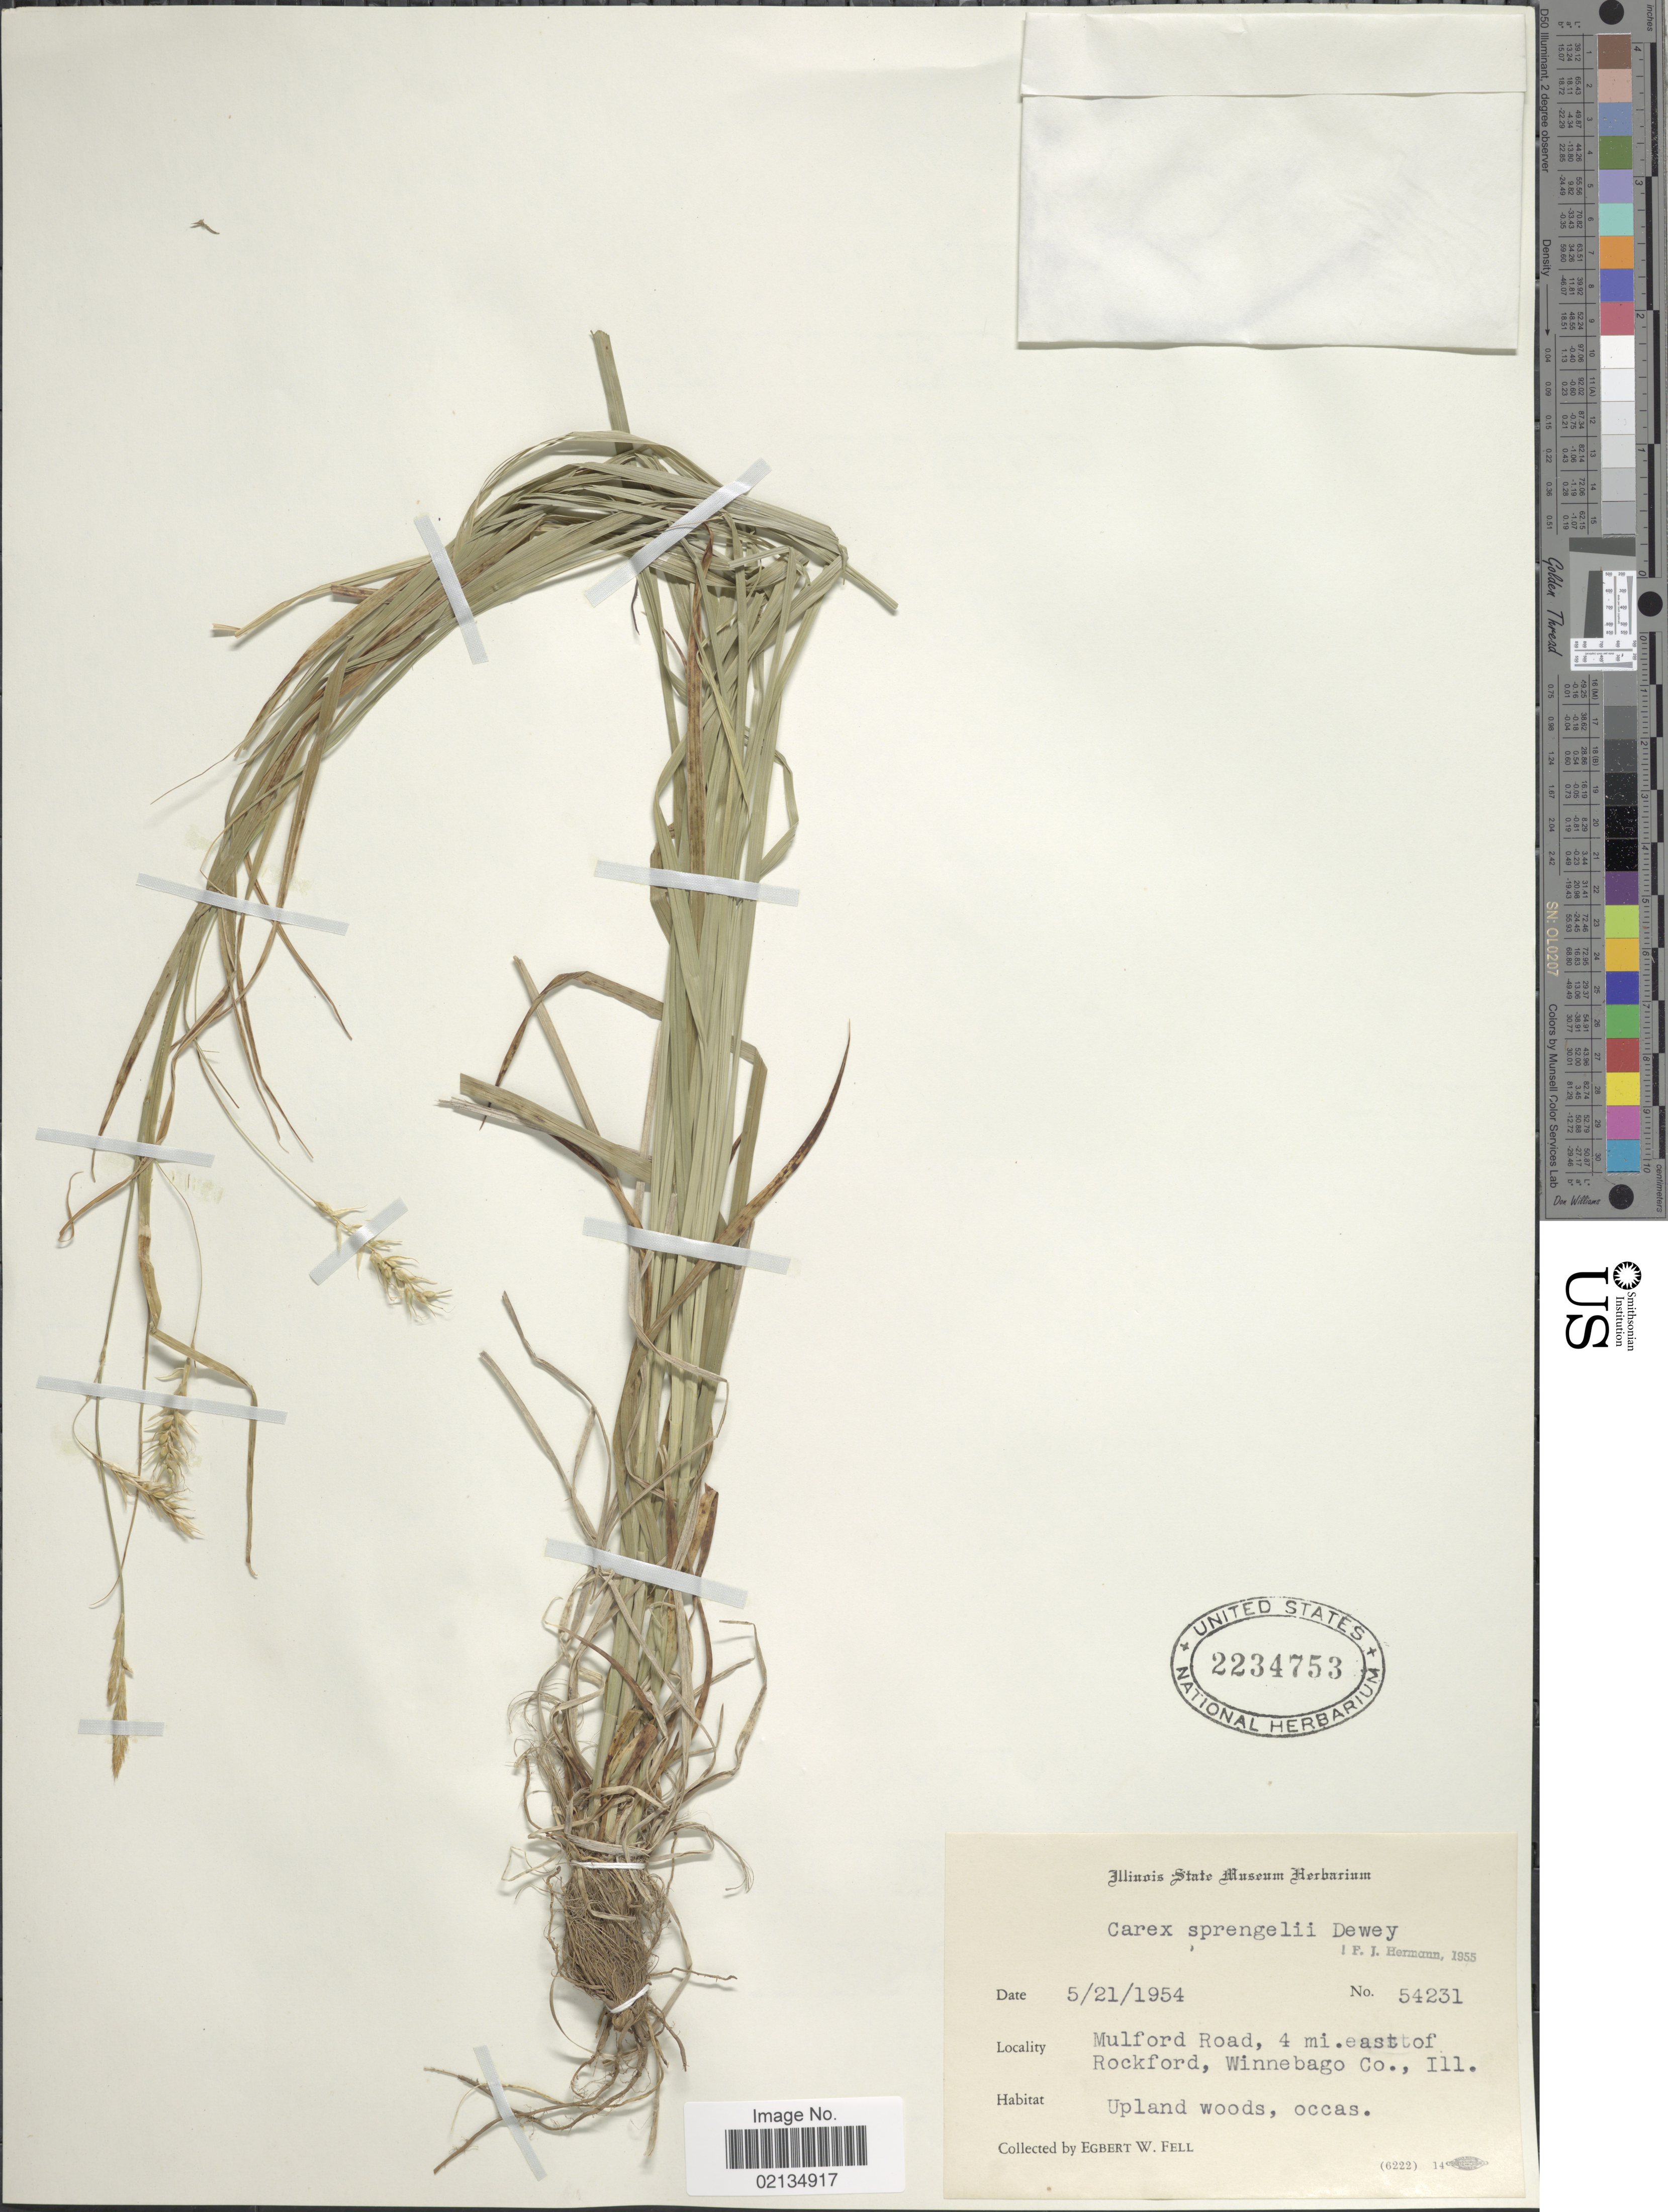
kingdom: Plantae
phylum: Tracheophyta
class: Liliopsida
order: Poales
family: Cyperaceae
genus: Carex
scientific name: Carex sprengelii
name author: Dewey ex Spreng.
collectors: E. Fell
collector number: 54231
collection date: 1954-05-21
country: United States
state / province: Illinois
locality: Mulford Road, 4 mi. east of Rockford, Winnebago Co., Ill.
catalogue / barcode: US 2234753